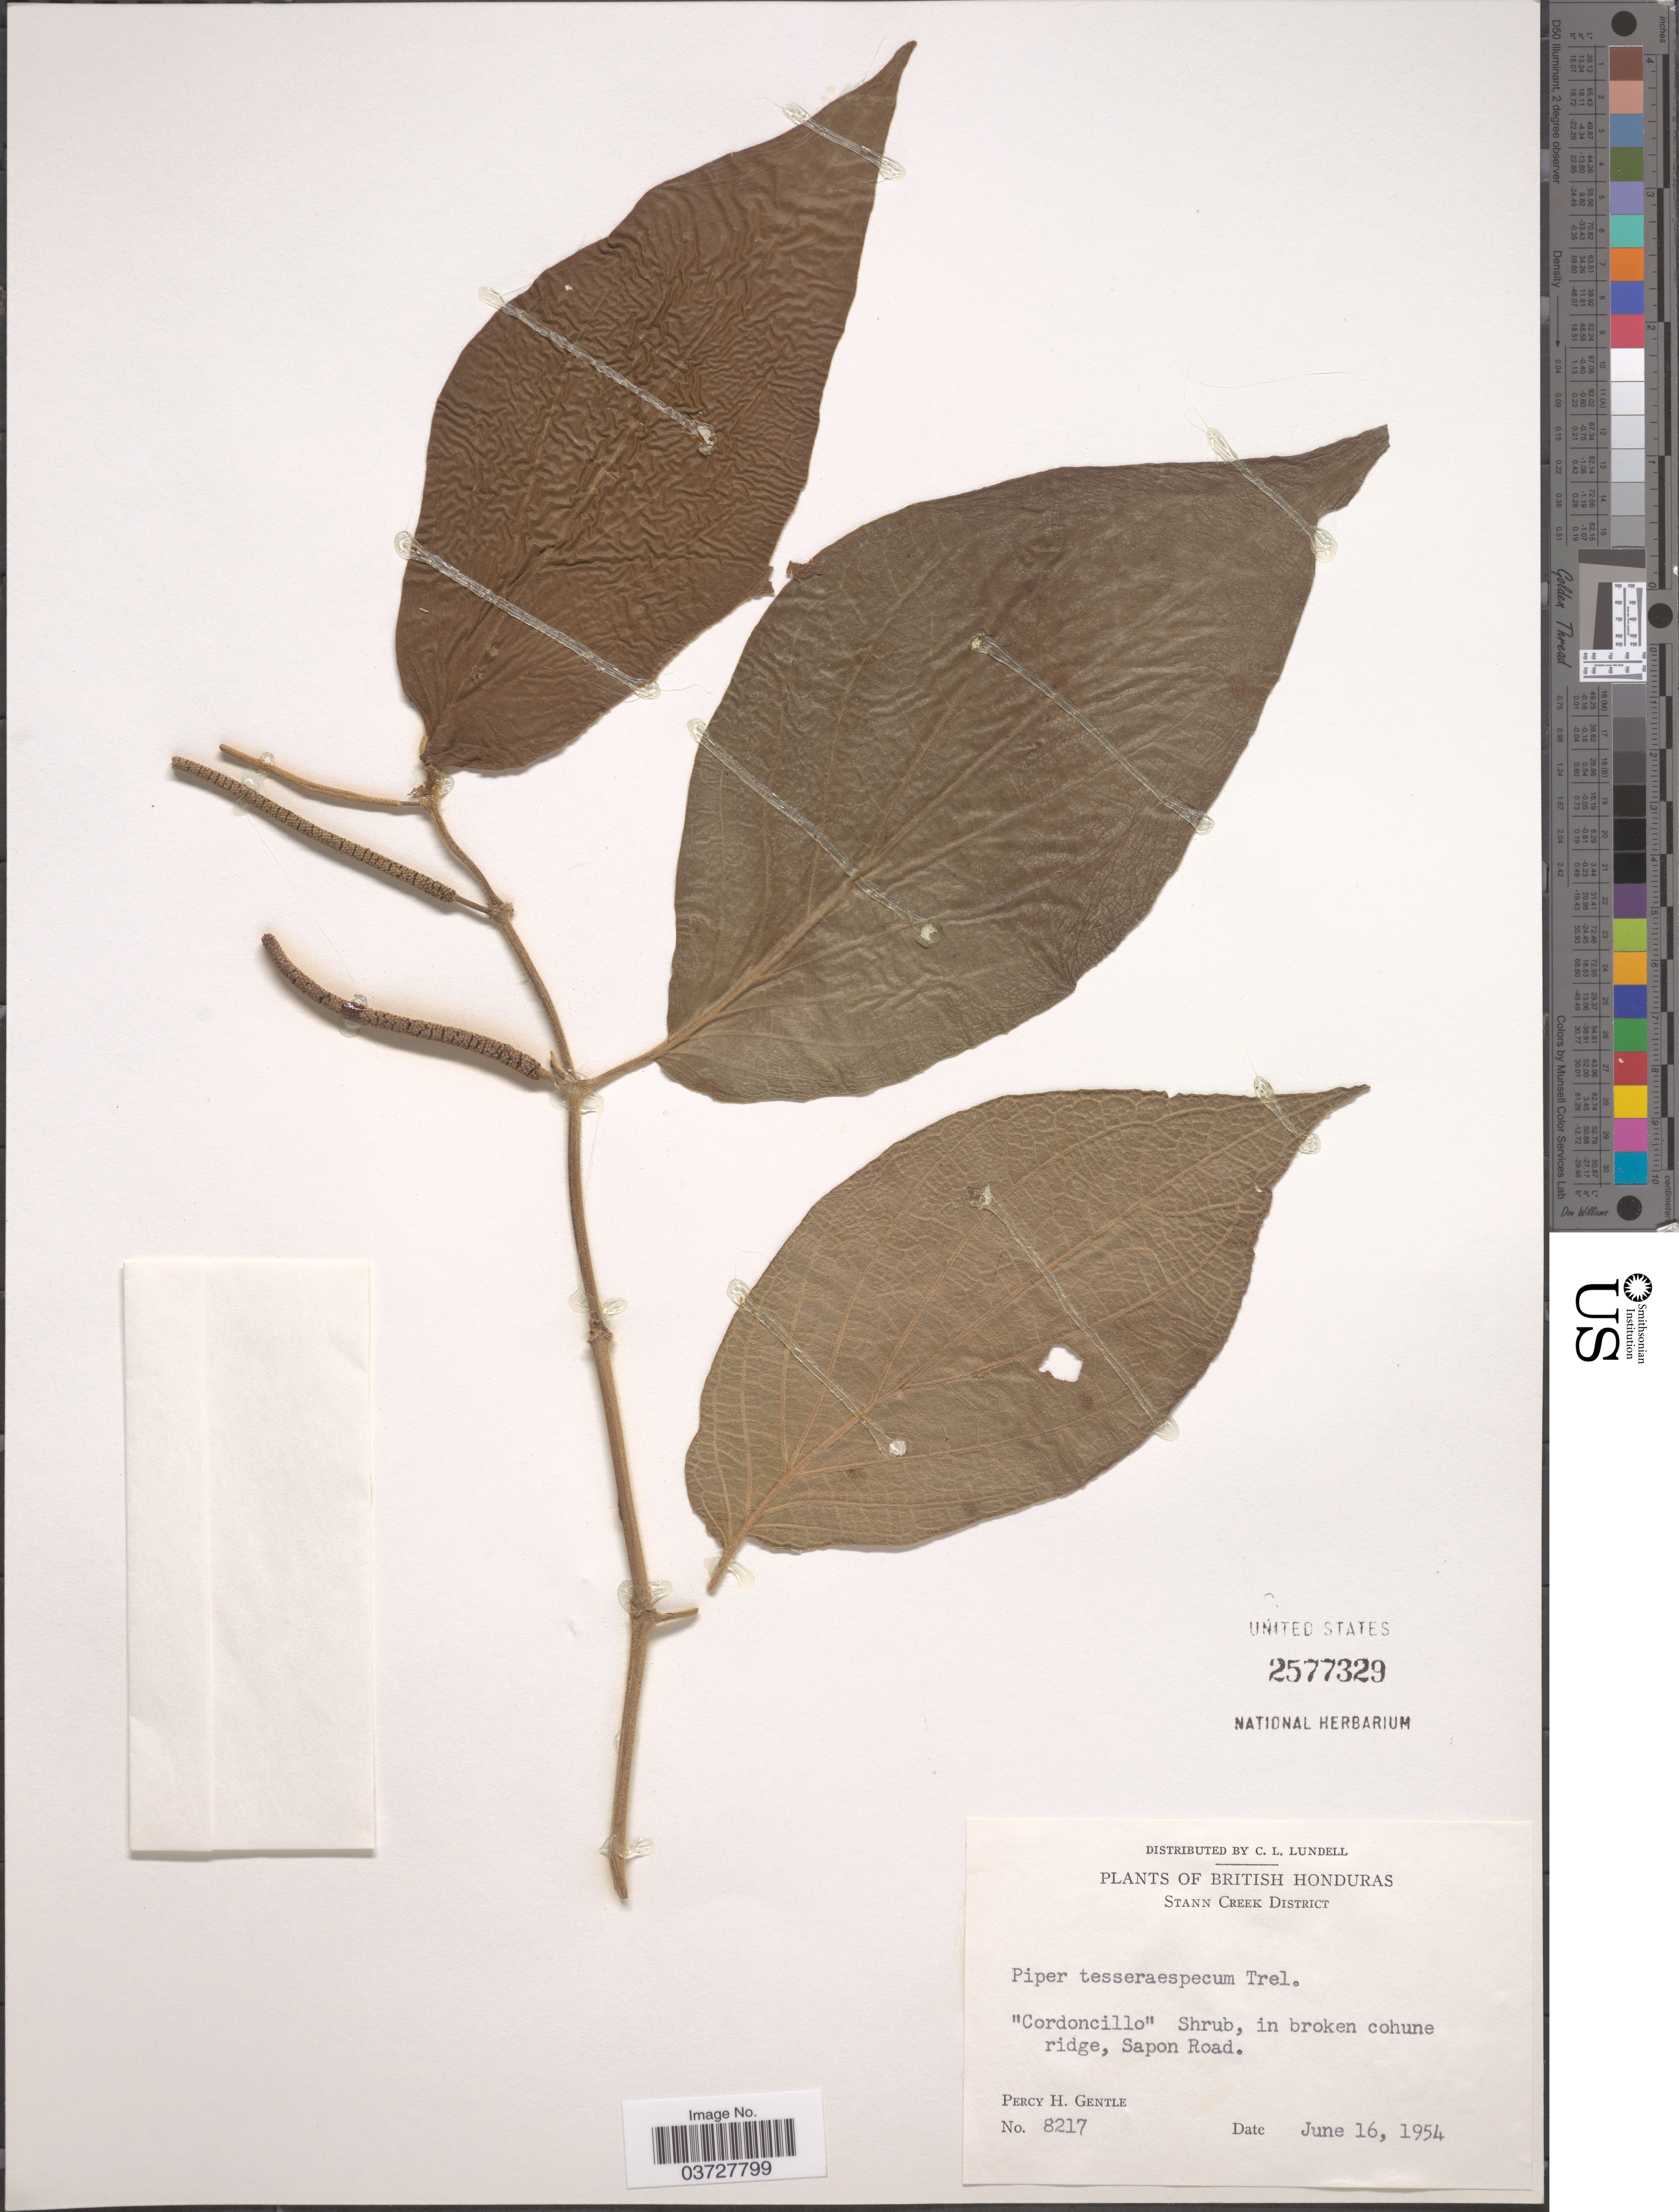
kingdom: Plantae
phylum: Tracheophyta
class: Magnoliopsida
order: Piperales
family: Piperaceae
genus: Piper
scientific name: Piper tesseraespicum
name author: Trel.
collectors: P. H. Gentle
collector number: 8217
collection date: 1954-06-16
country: Belize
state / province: Stann Creek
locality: Stann Creek District. In broken cohune ridge, Sapon Road.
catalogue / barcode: US 2577329